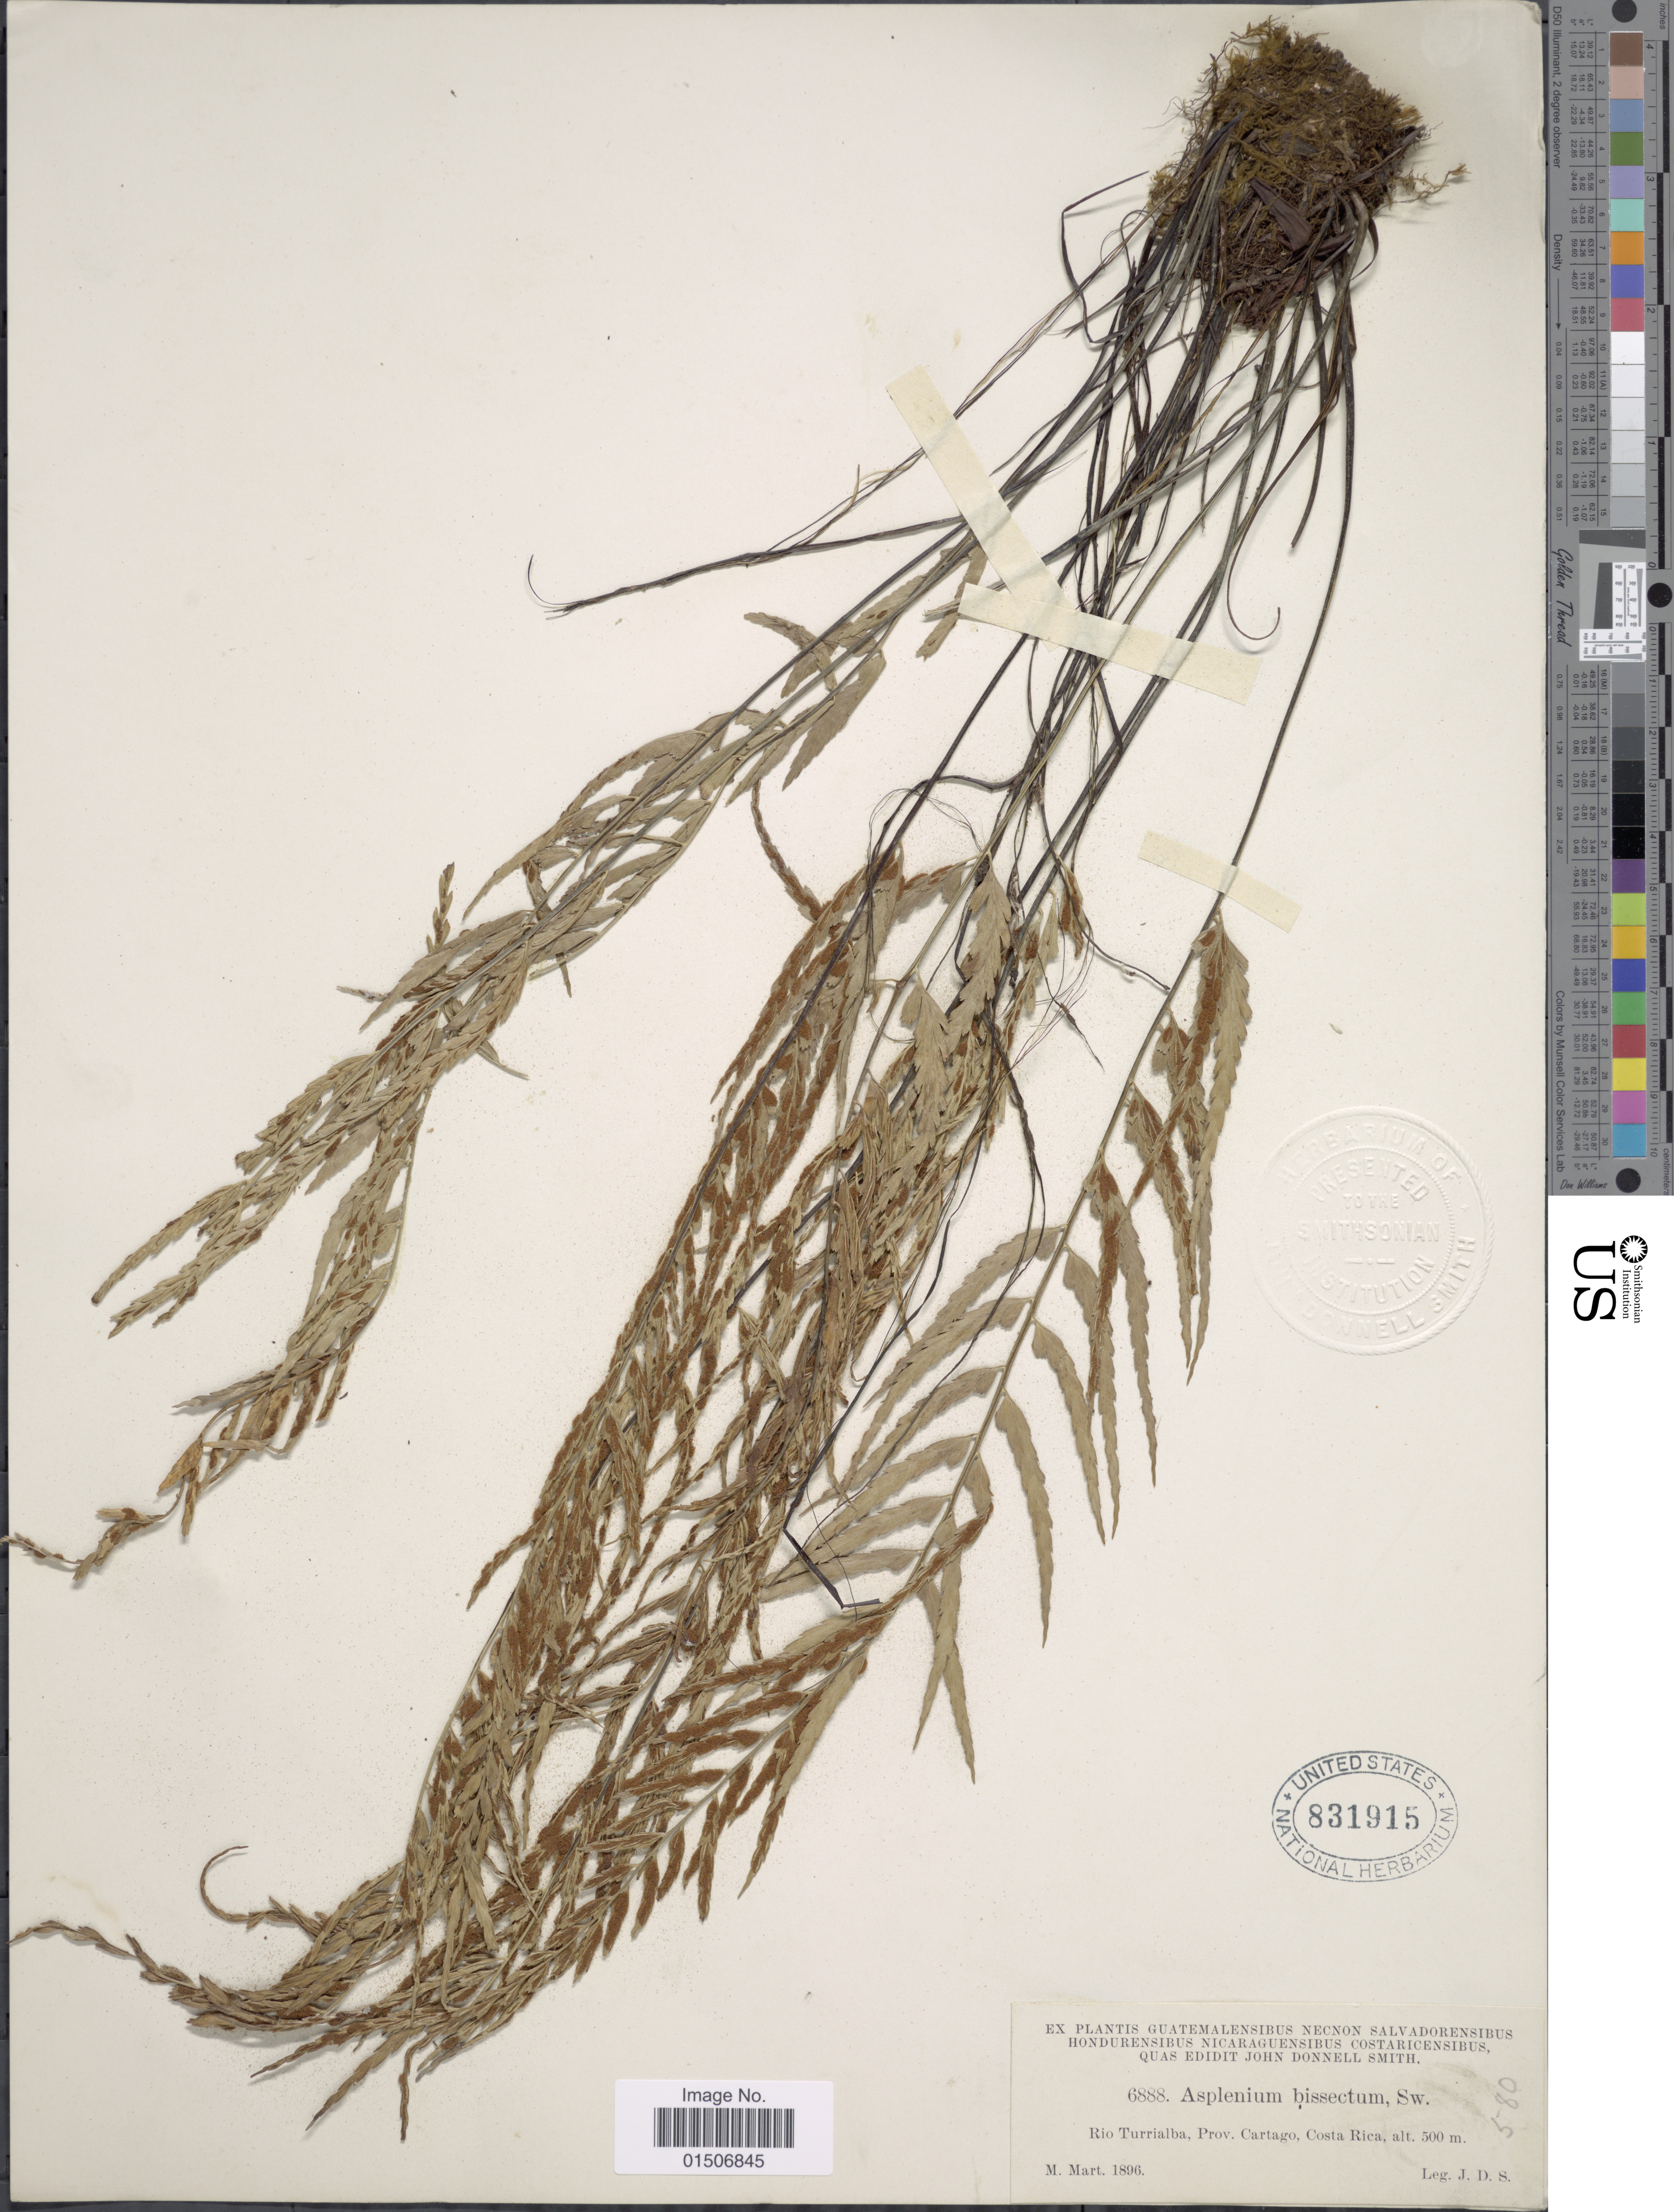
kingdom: Plantae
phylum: Tracheophyta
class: Polypodiopsida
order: Polypodiales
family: Aspleniaceae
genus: Asplenium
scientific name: Asplenium levyi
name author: E. Fourn.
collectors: J. Donnell Smith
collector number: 6888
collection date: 1896-03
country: Costa Rica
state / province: Cartago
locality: Rio Turrialba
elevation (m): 500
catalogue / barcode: US 831915